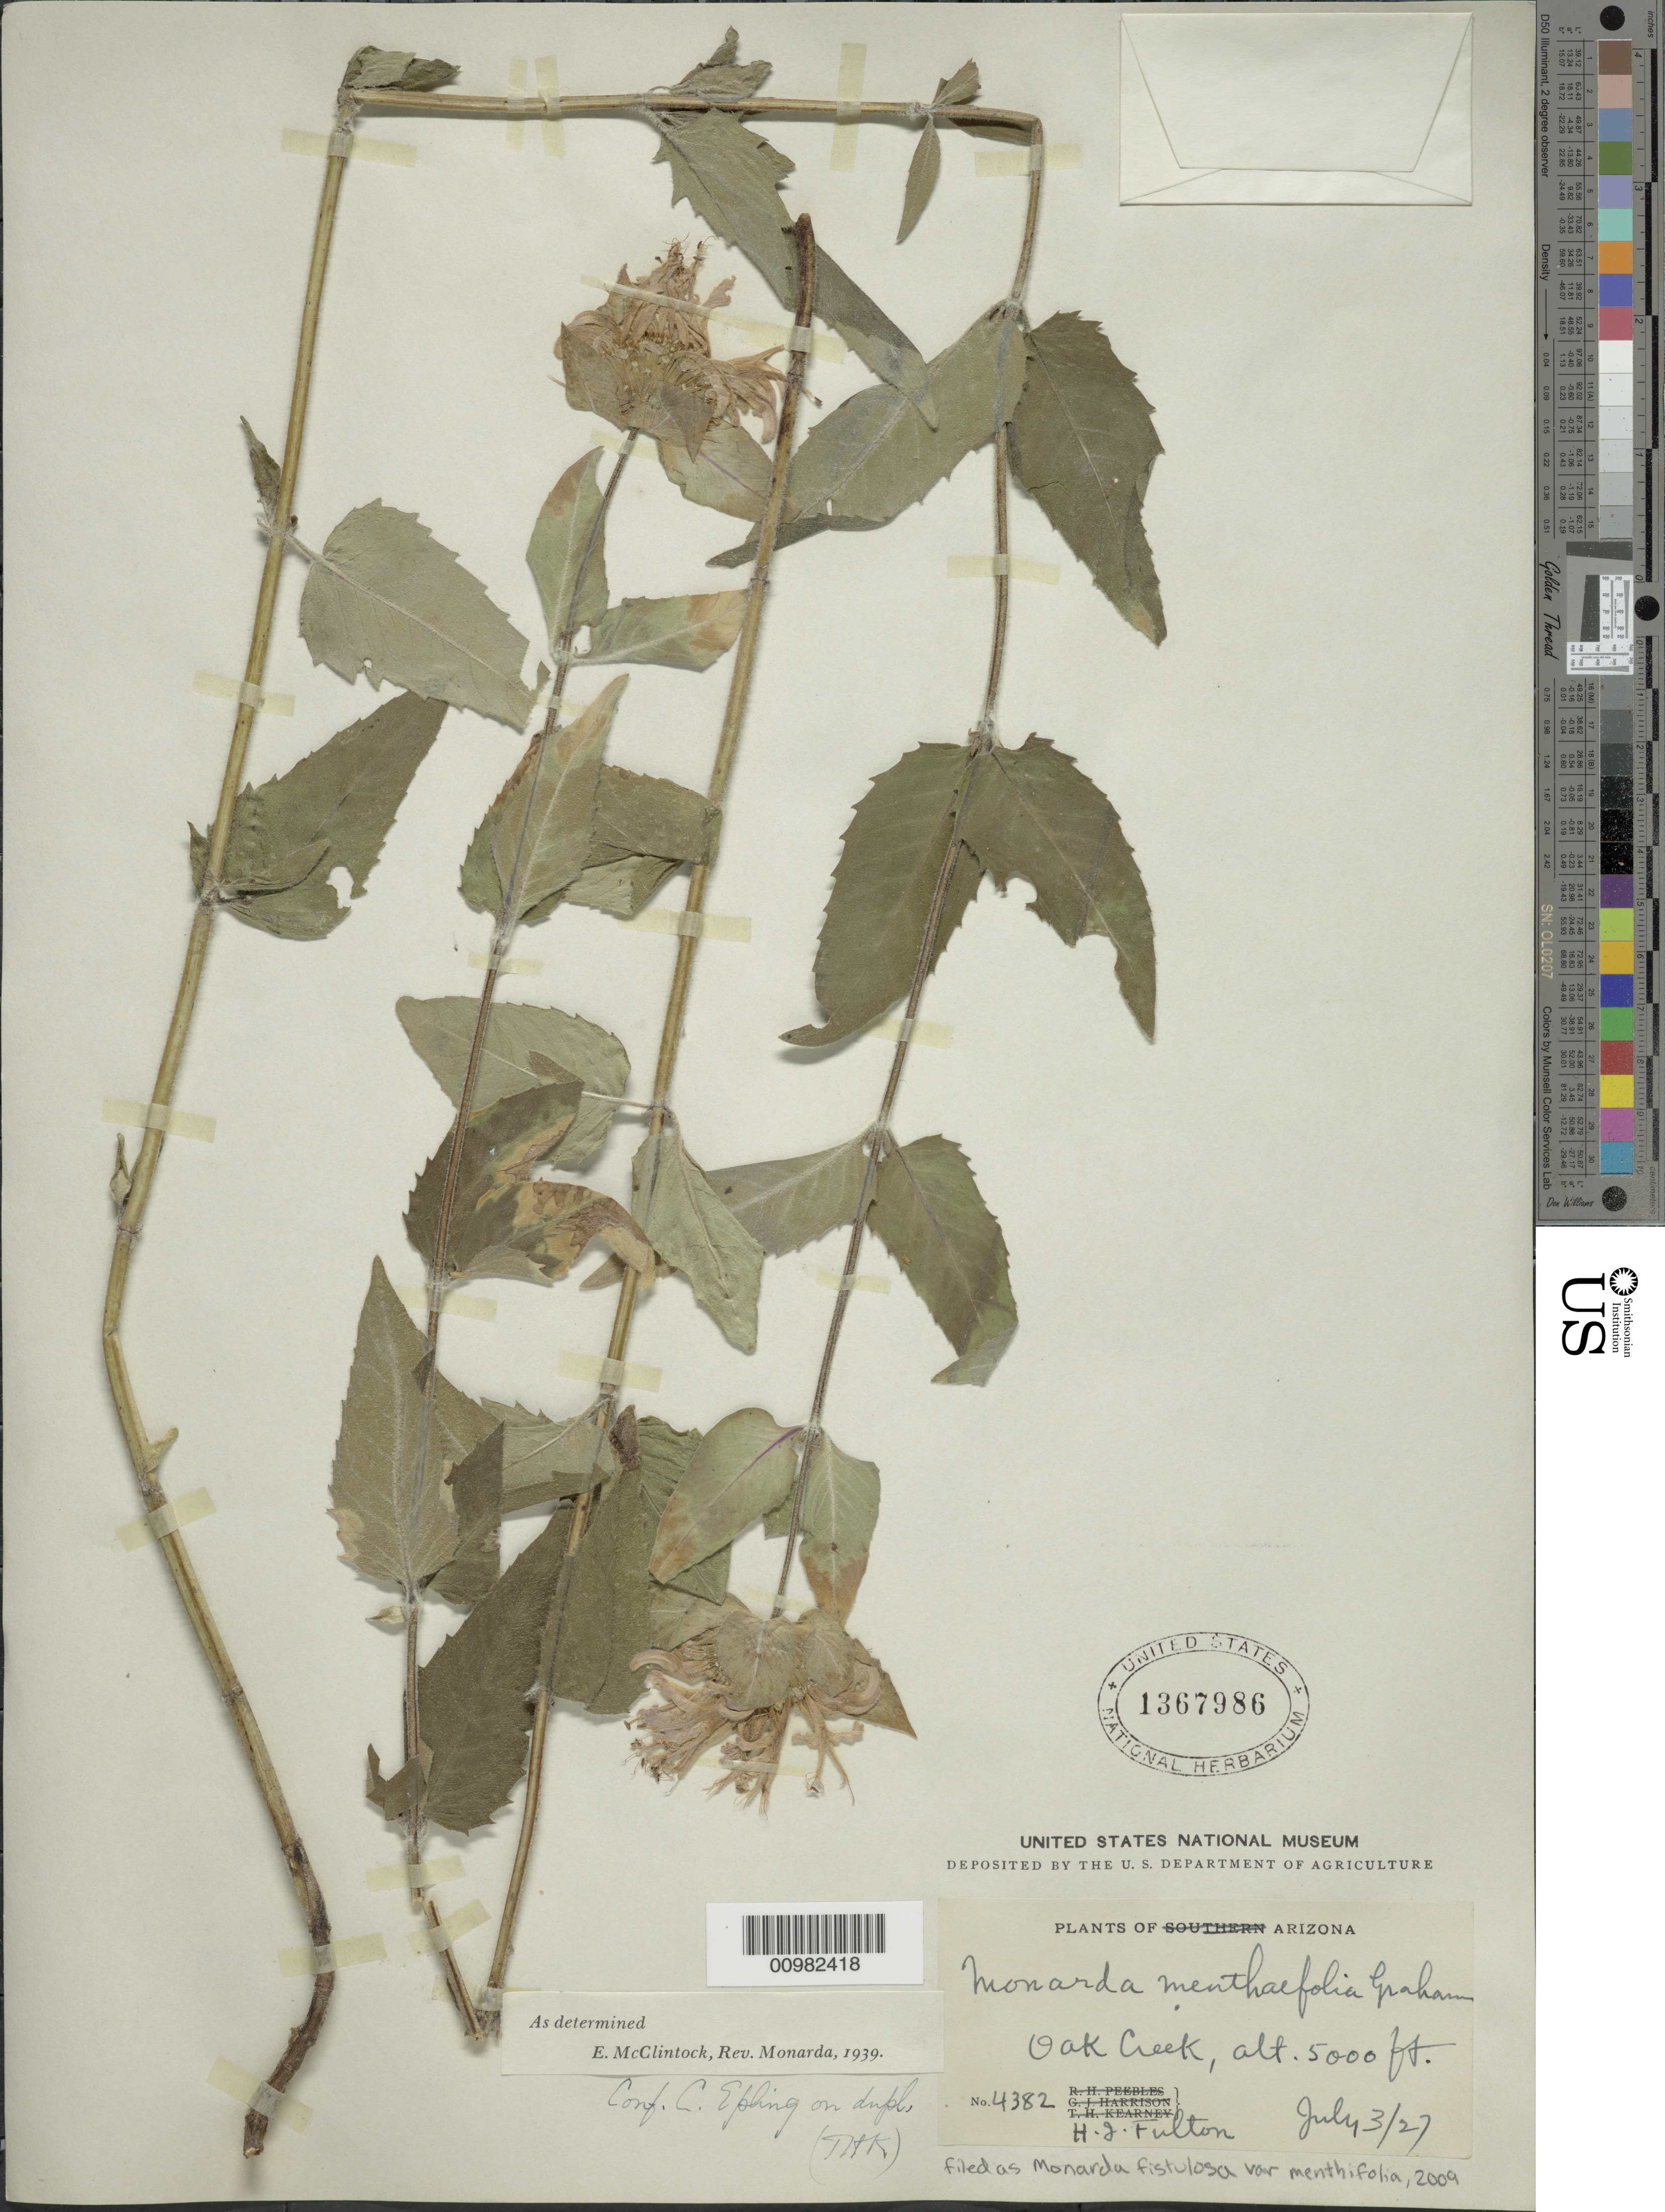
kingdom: Plantae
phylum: Tracheophyta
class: Magnoliopsida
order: Lamiales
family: Lamiaceae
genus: Monarda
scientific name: Monarda fistulosa var. menthifolia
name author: (Graham) Fernald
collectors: H. Fulton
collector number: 4382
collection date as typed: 03 Jul 1927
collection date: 1927-07-03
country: United States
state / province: Arizona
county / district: Yavapai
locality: Oak Creek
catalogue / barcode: US 1367986